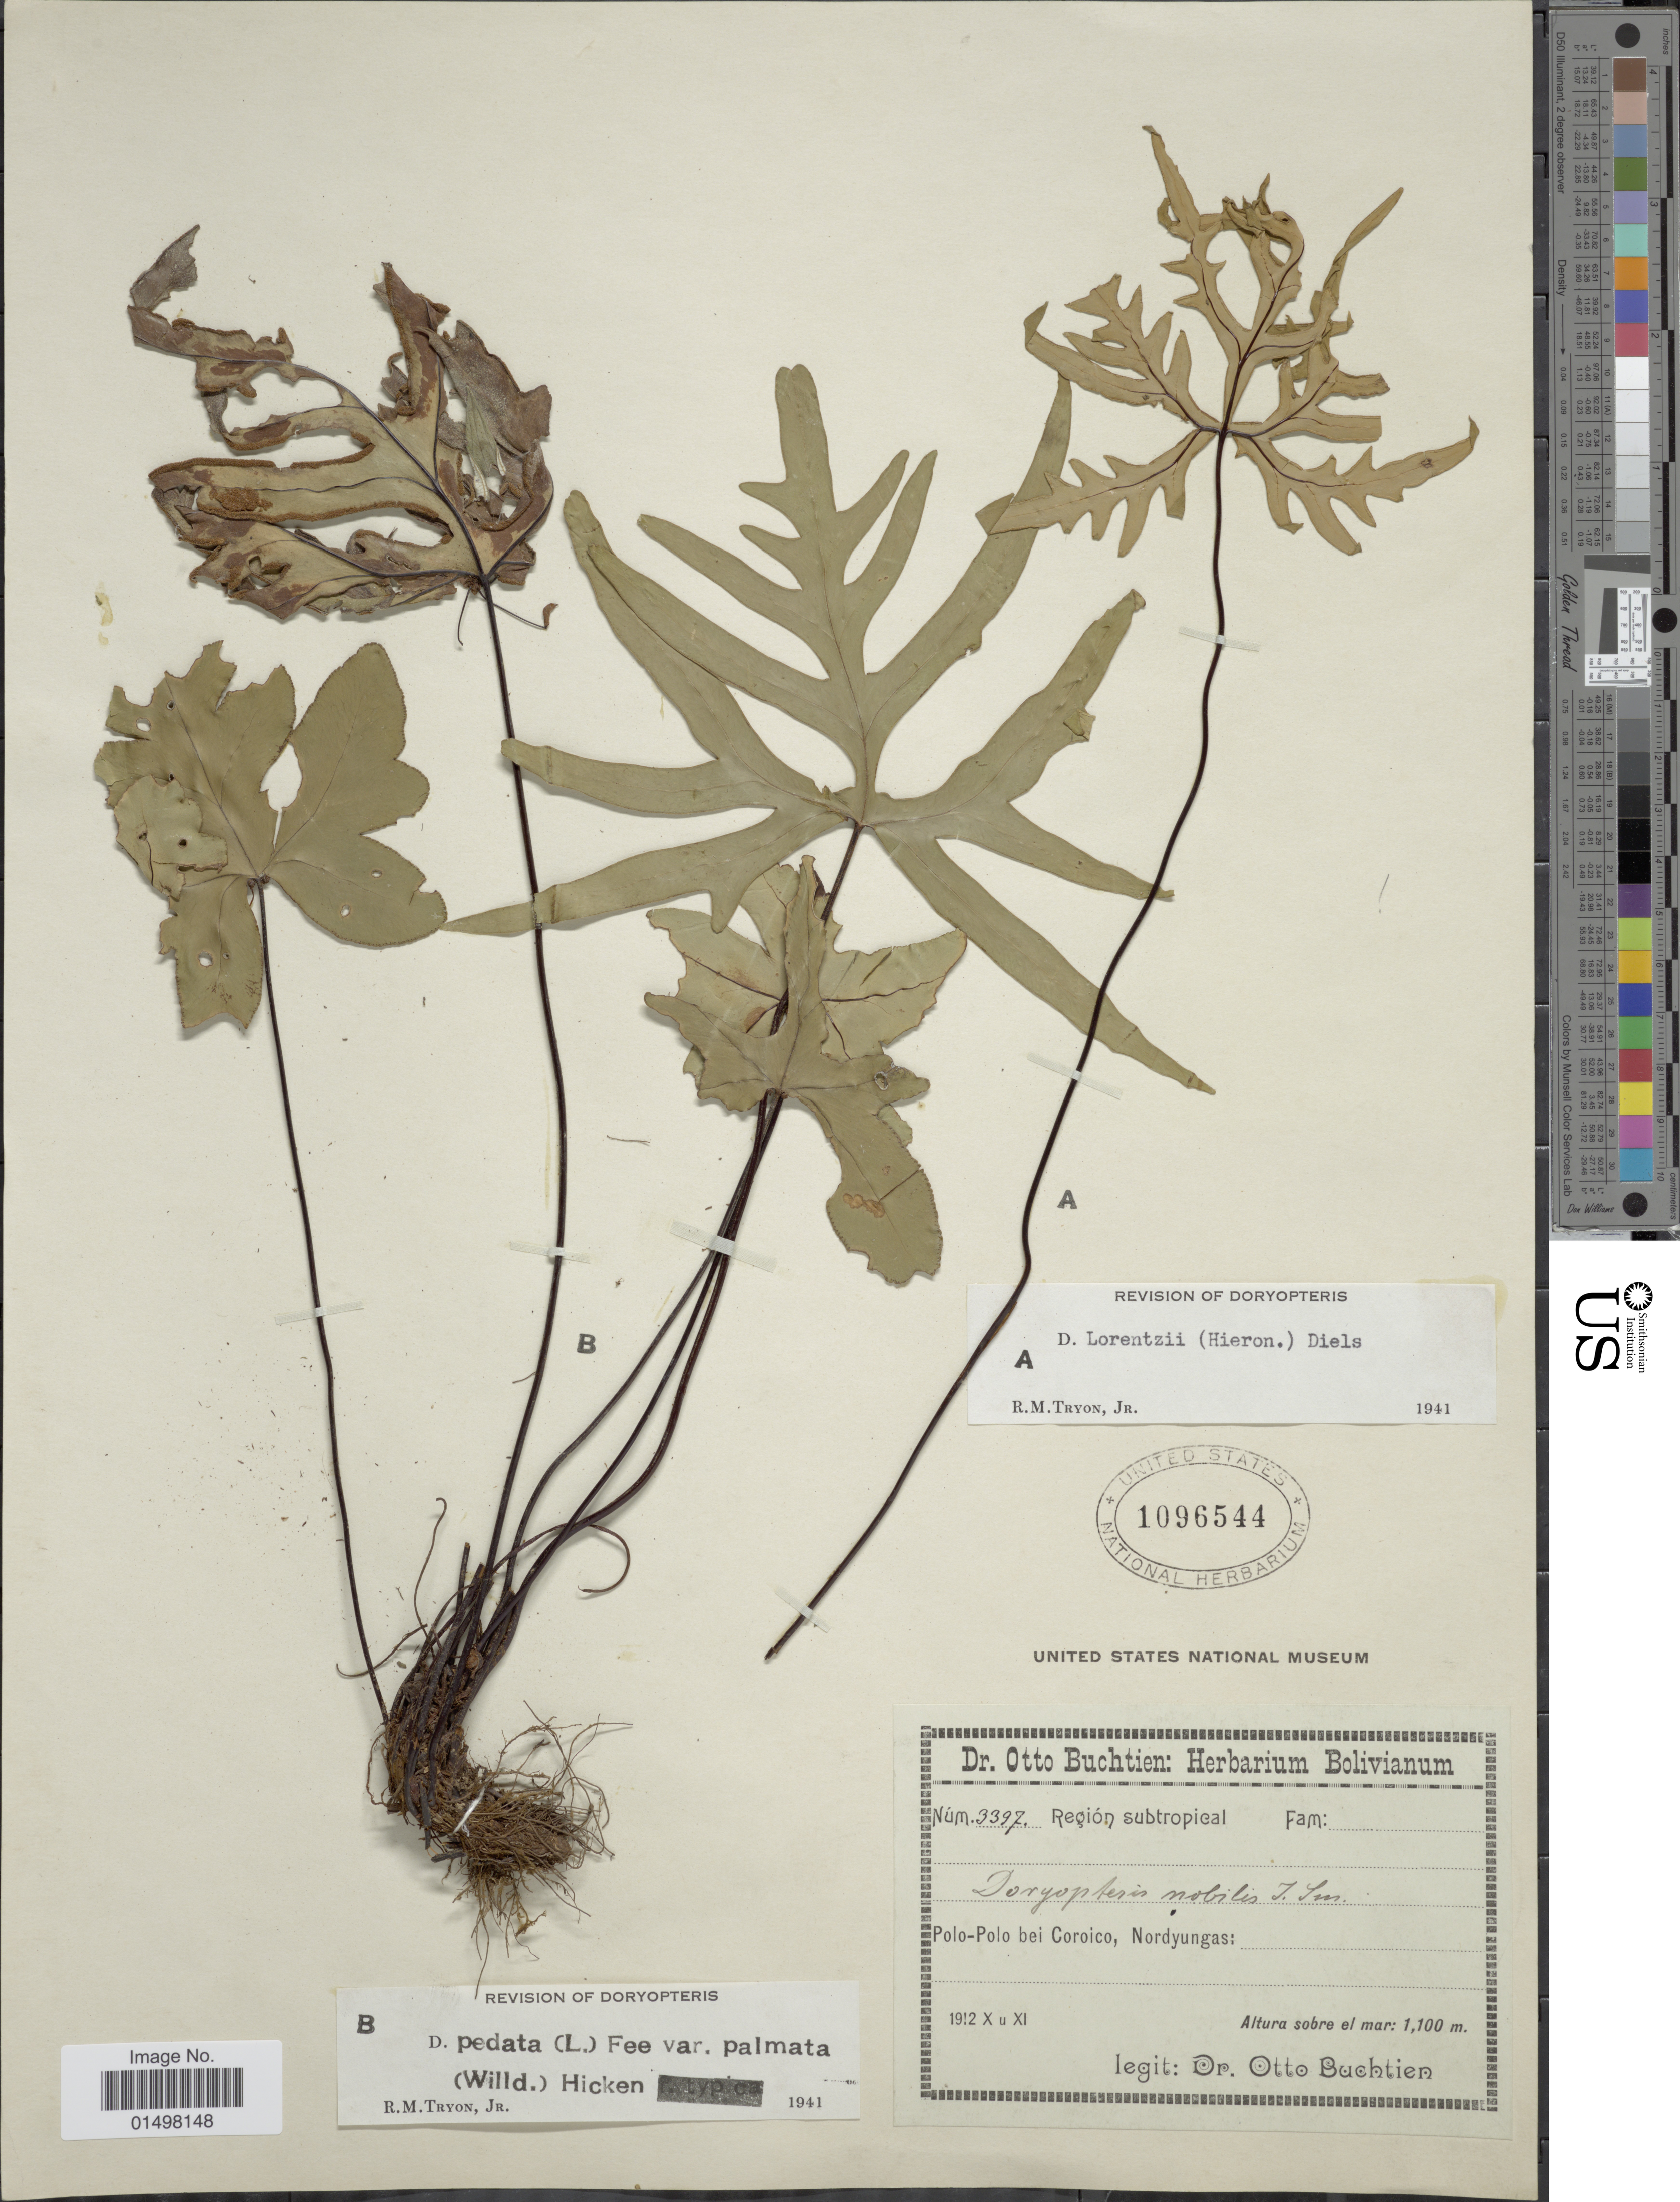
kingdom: Plantae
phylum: Tracheophyta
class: Polypodiopsida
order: Polypodiales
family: Pteridaceae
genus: Doryopteris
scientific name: Doryopteris pedata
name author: (L.) Fée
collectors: O. Buchtien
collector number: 3397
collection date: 1912-10/1912-11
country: Bolivia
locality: Polo-Polo bei Coroico, Nordyungas.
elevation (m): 1100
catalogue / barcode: US 1096544